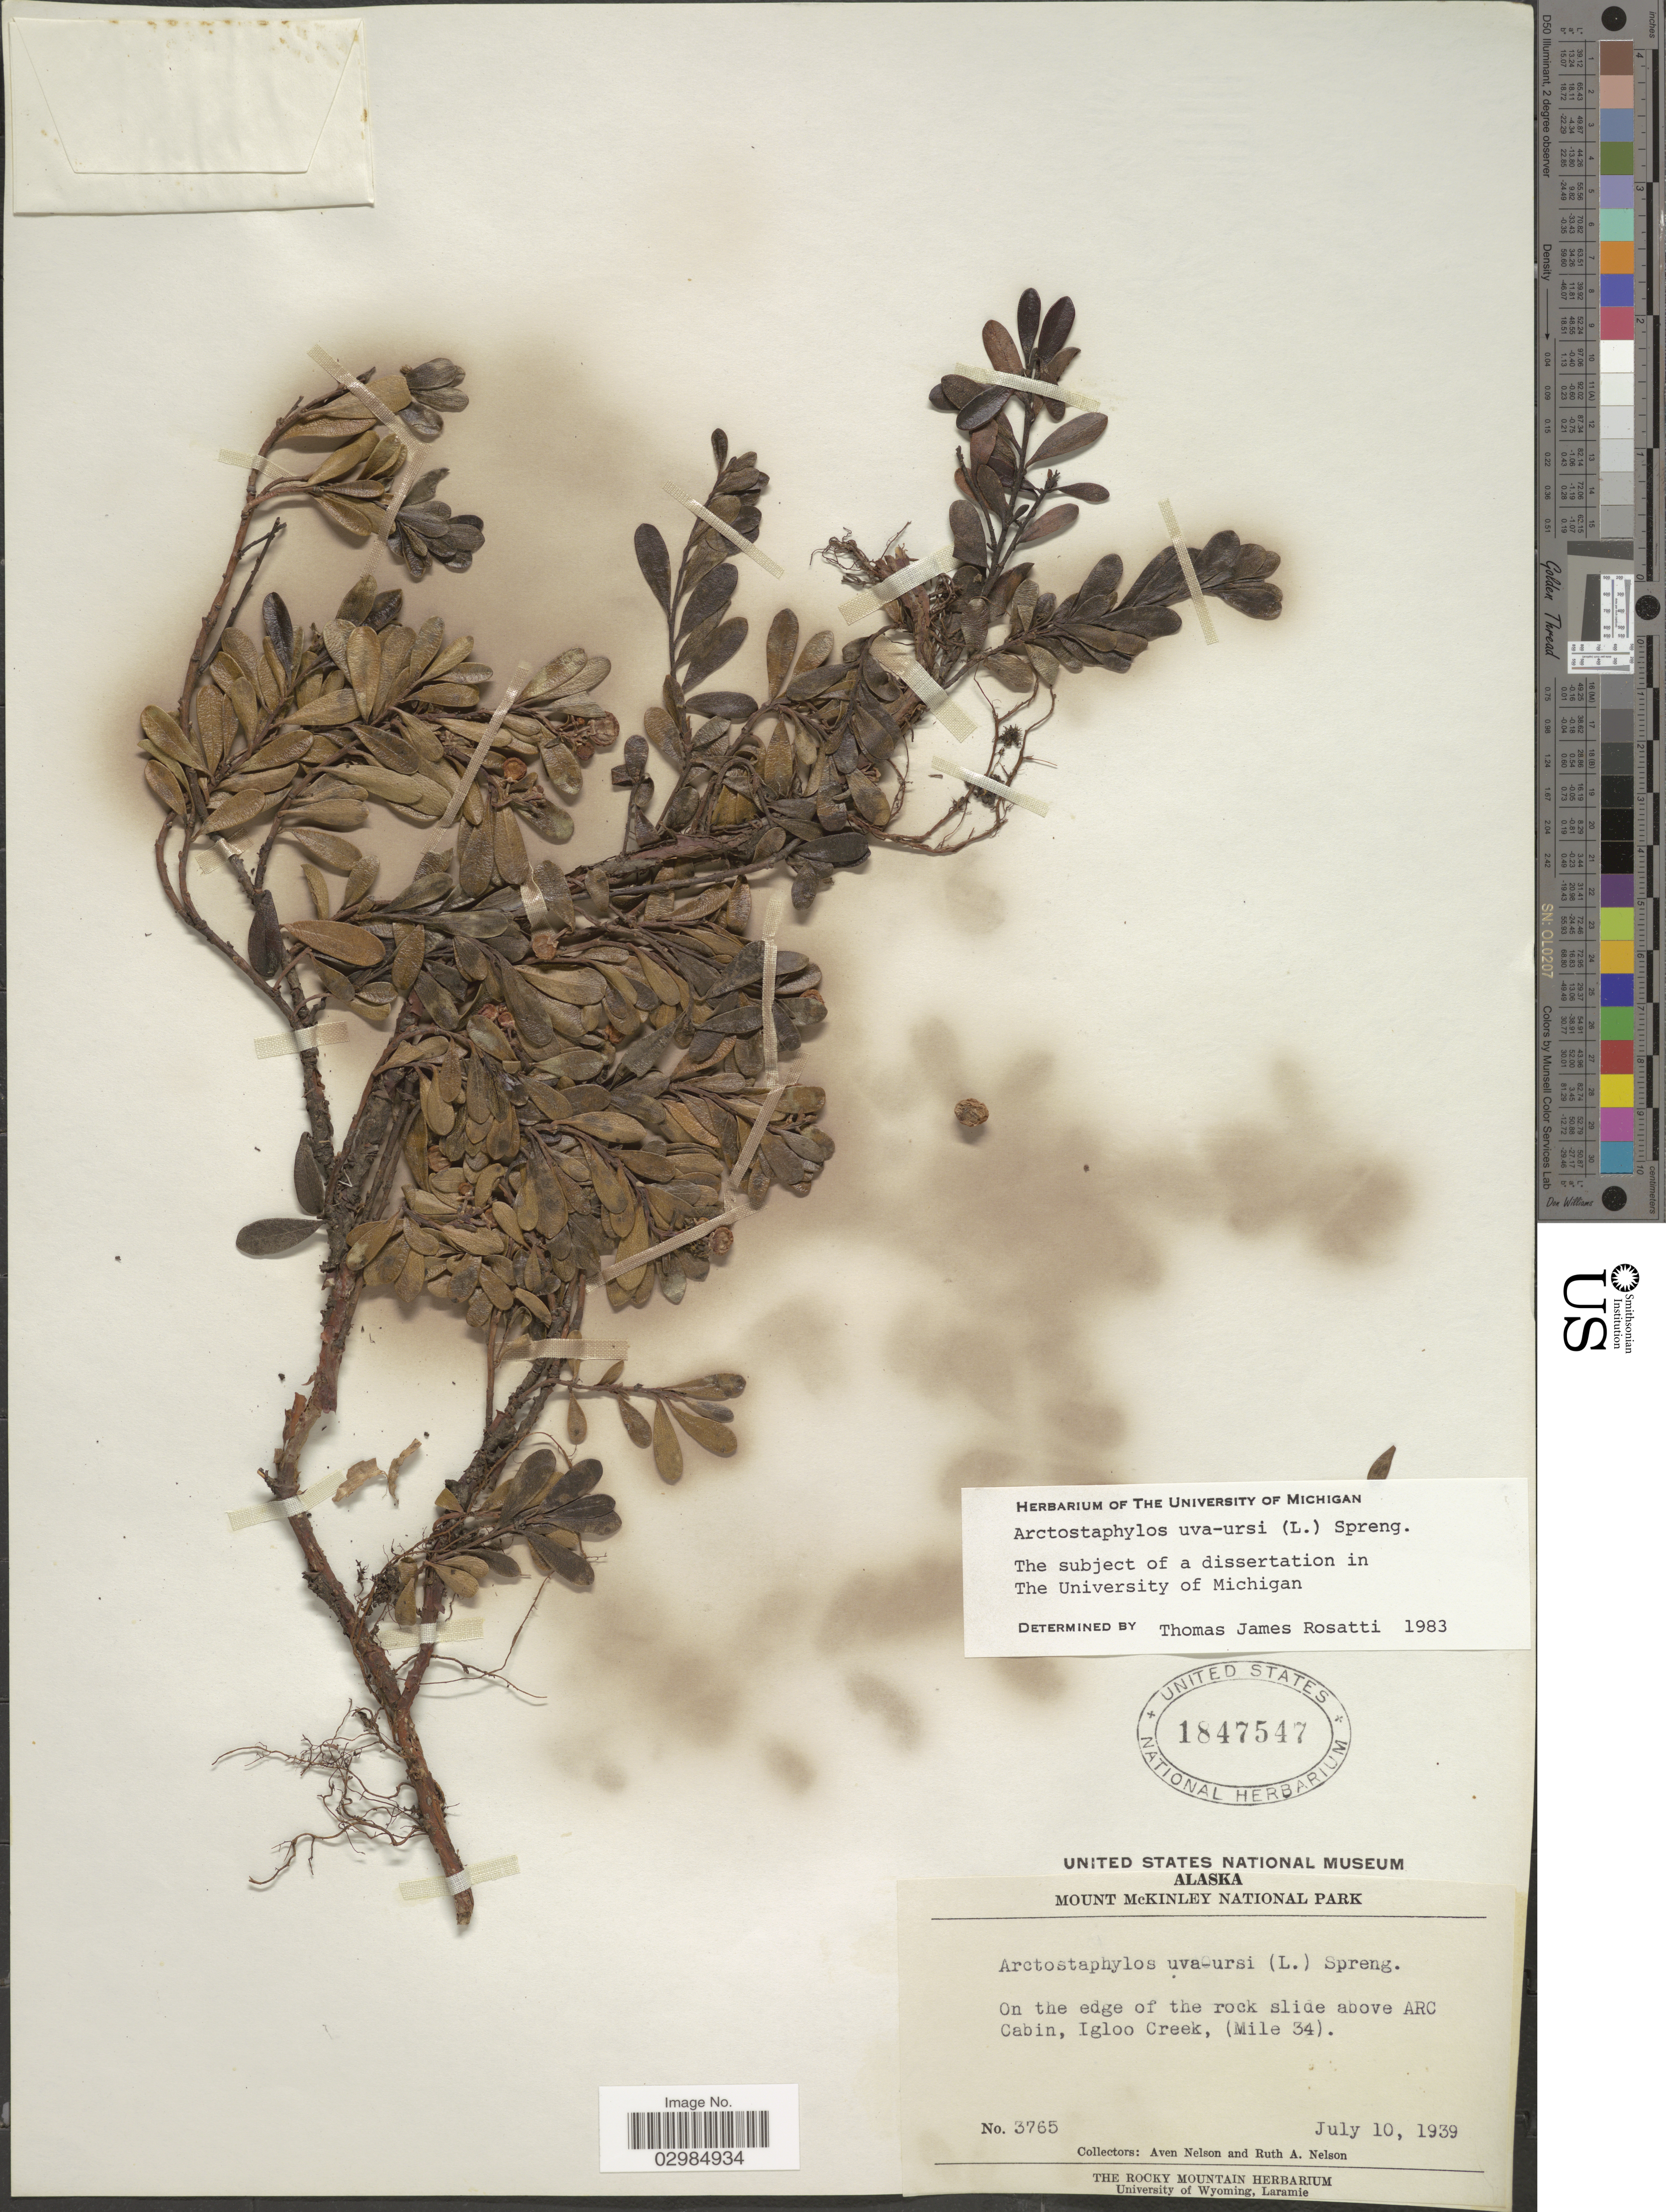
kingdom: Plantae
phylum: Tracheophyta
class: Magnoliopsida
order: Ericales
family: Ericaceae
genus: Arctostaphylos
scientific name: Arctostaphylos uva-ursi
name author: (L.) Spreng.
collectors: A. Nelson & R. A. Nelson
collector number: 3765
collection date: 1939-07-10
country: United States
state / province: Alaska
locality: On the edge of the rock slide above ARC Cabin, Igloo Creek, (Mile 34).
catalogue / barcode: US 1847547